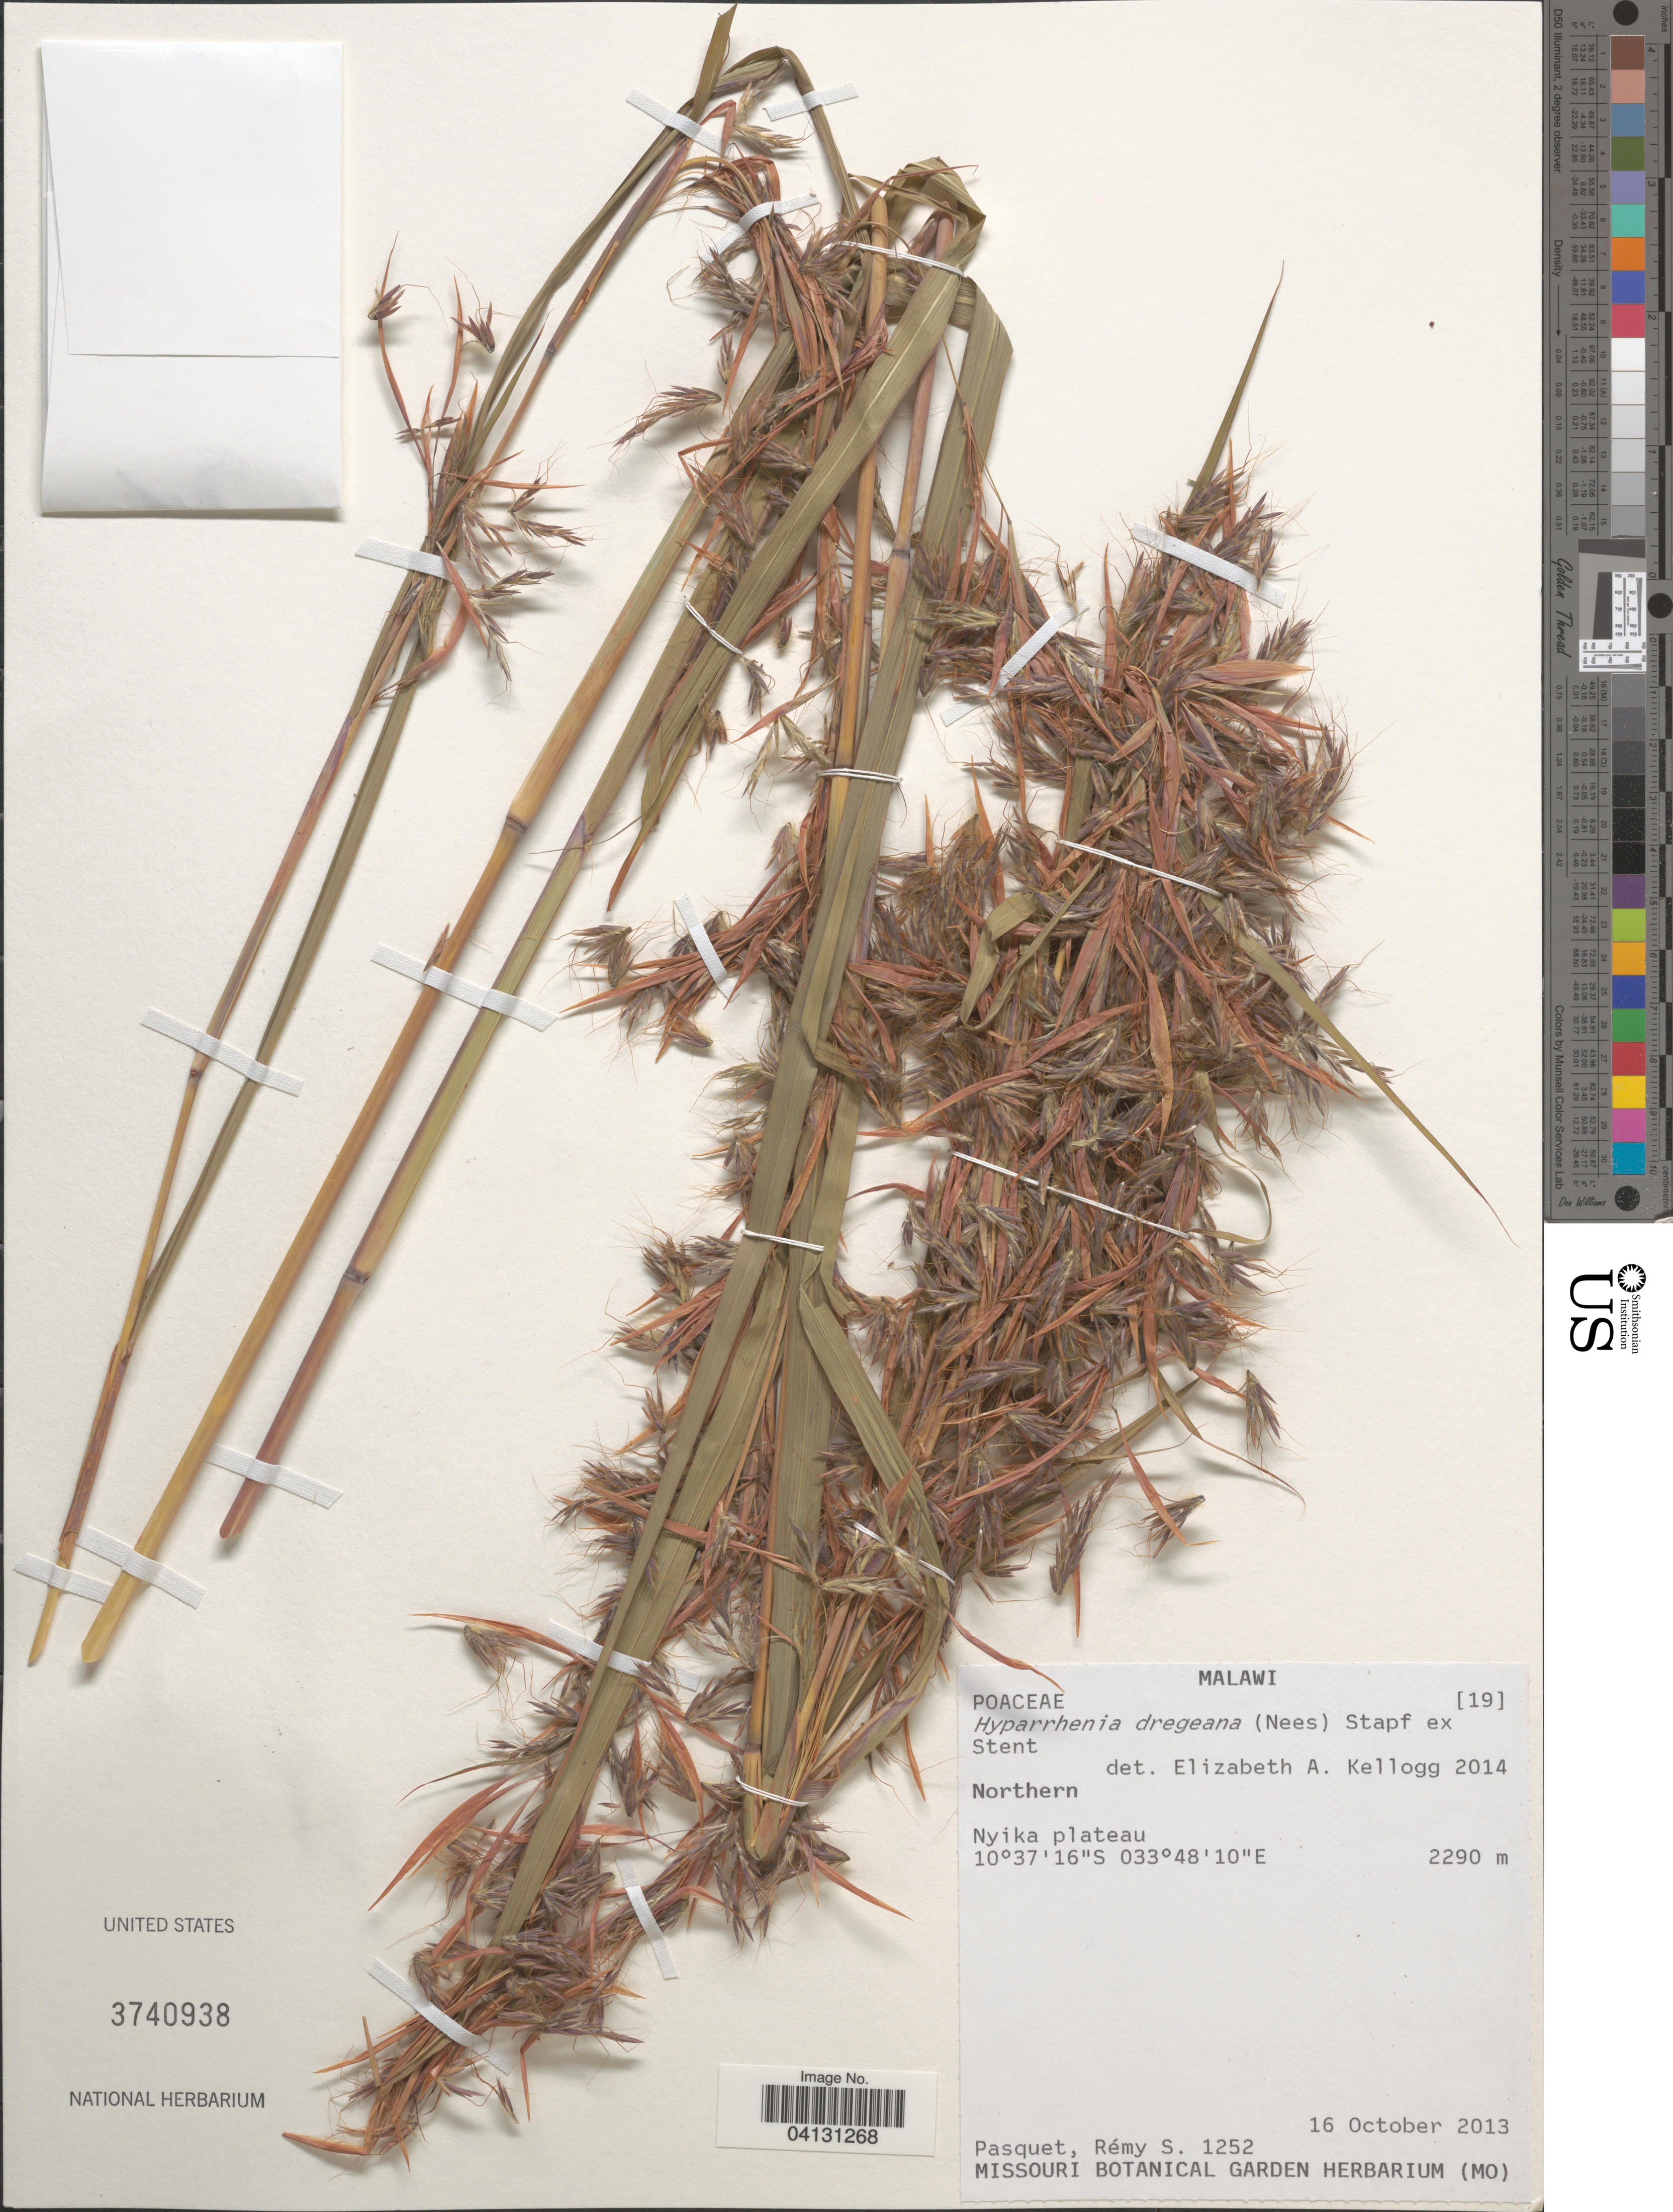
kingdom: Plantae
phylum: Tracheophyta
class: Liliopsida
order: Poales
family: Poaceae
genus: Hyparrhenia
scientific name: Hyparrhenia dregeana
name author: (Nees) Stapf ex Stent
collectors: R. Pasquet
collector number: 1252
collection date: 2013-10-16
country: Malawi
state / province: Northern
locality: Nyika plateau.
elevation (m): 2290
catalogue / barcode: US 3740938